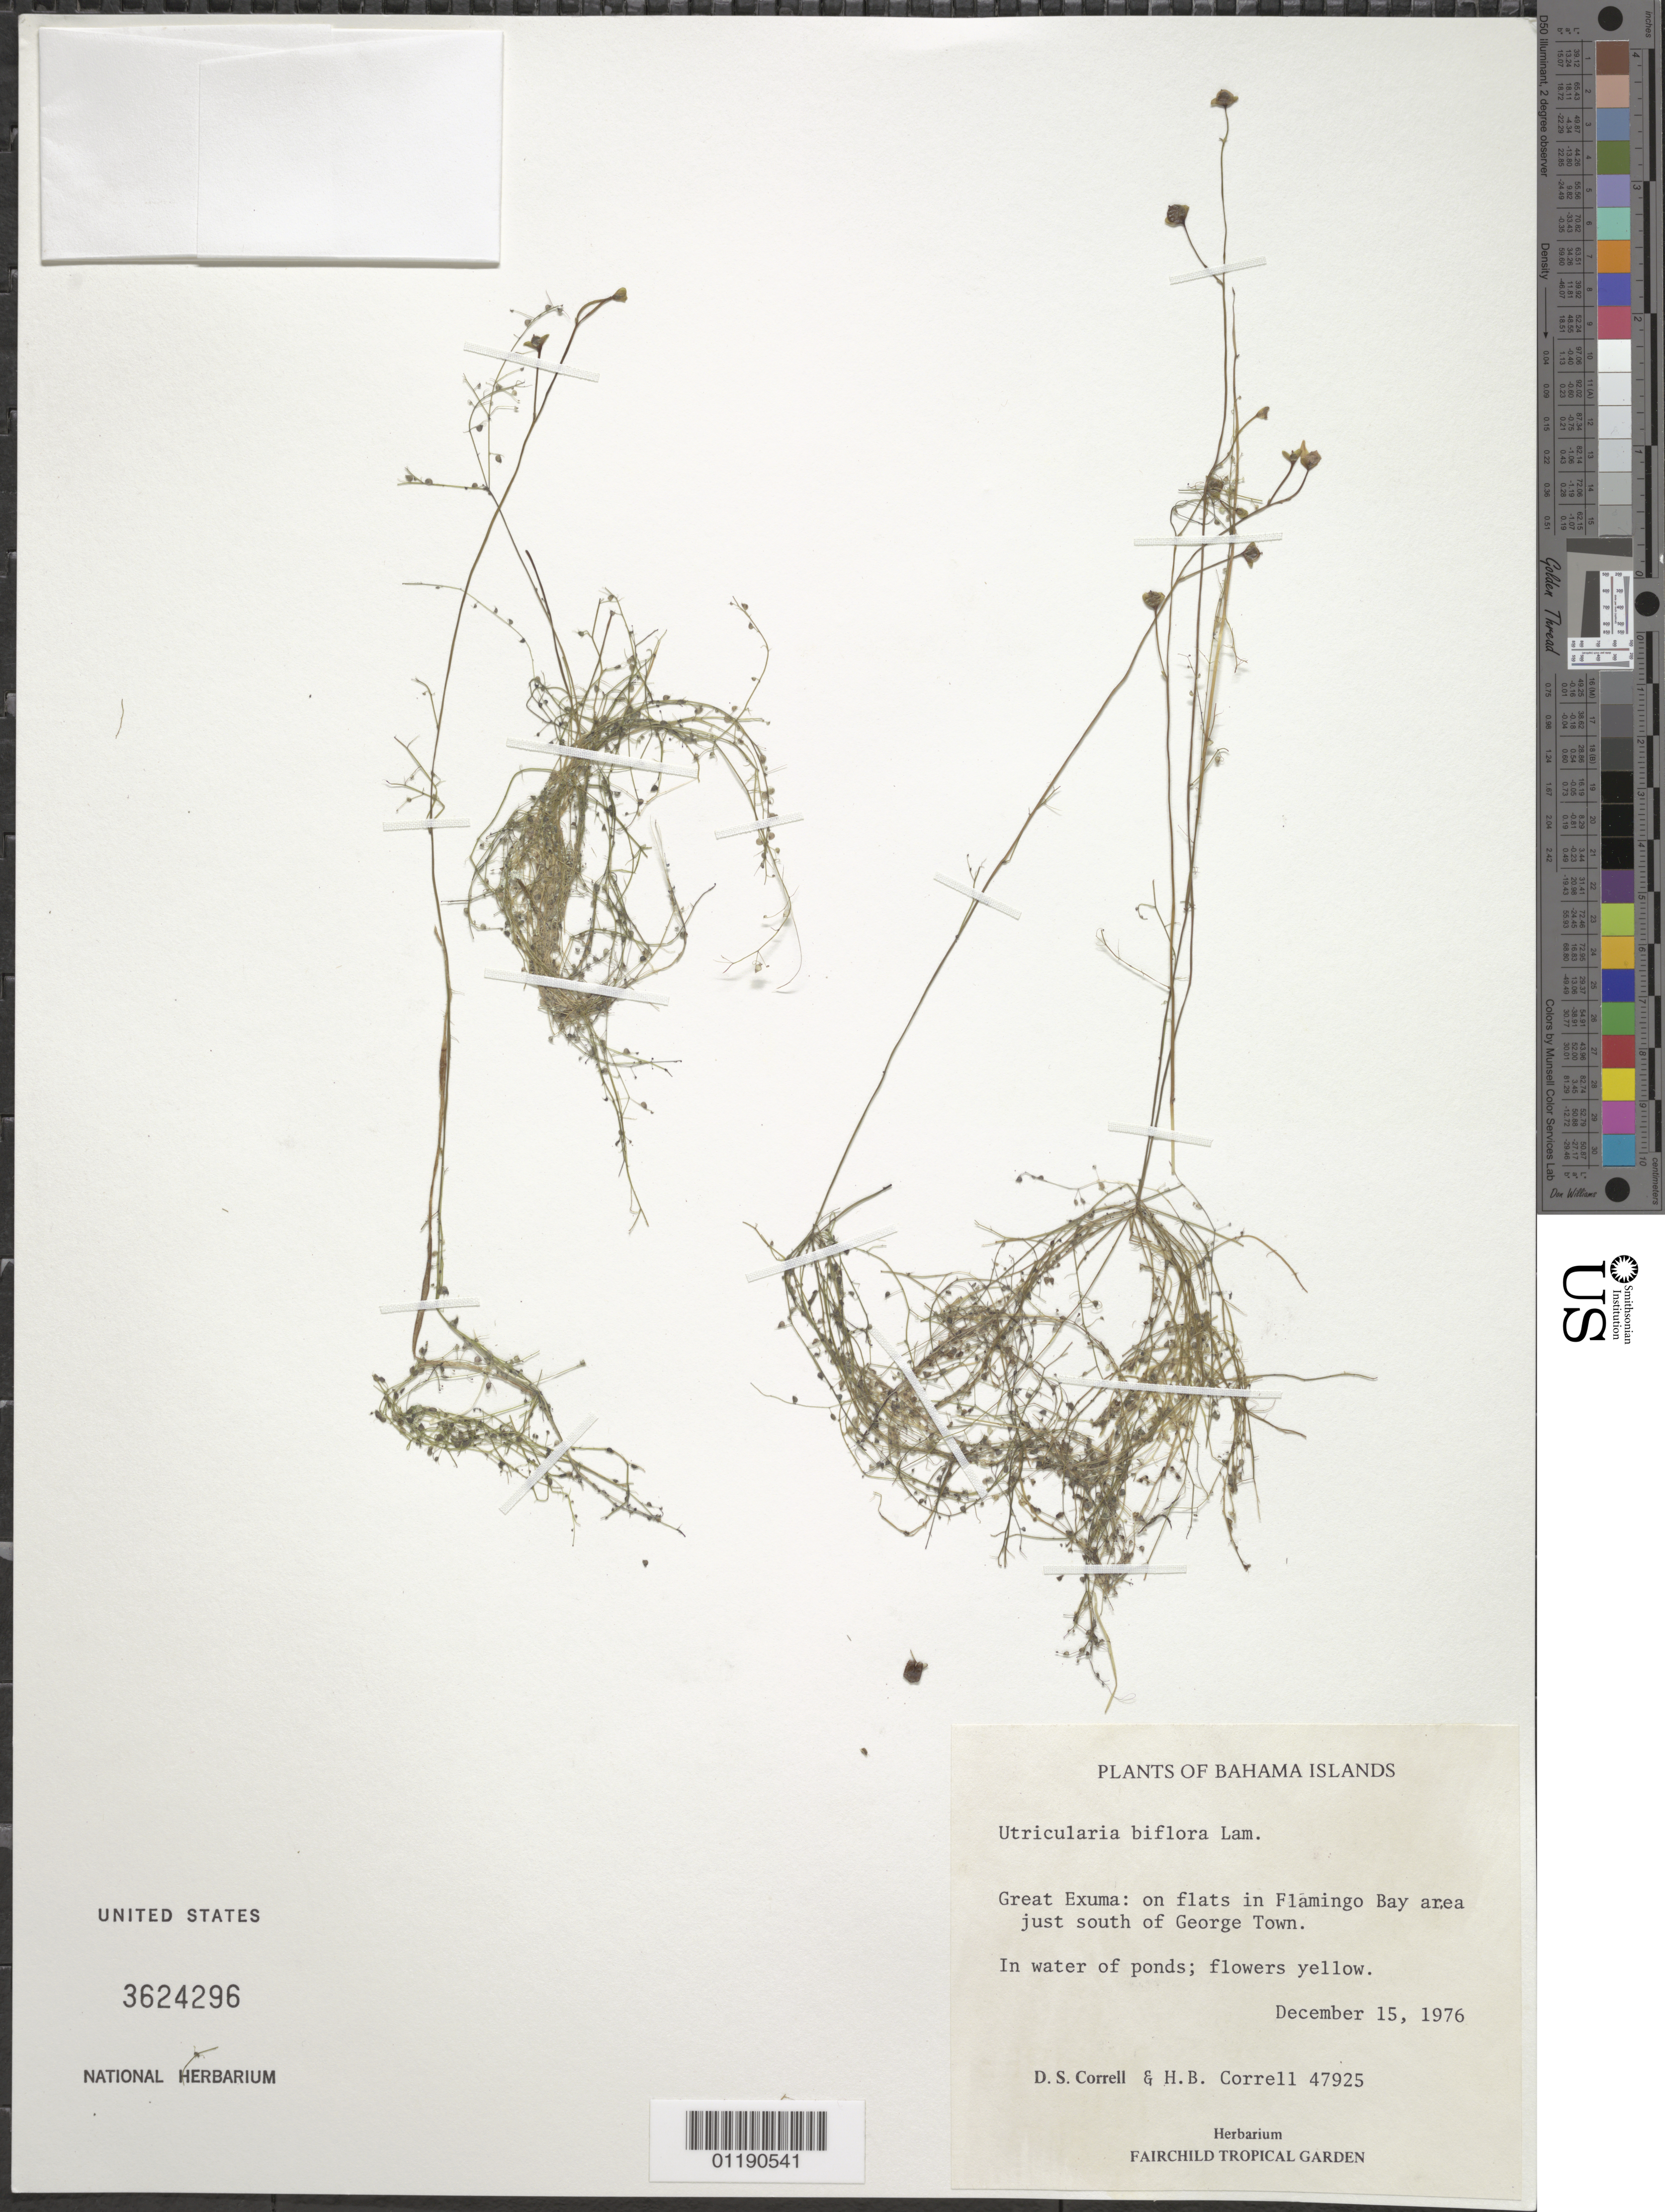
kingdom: Plantae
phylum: Tracheophyta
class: Magnoliopsida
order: Lamiales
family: Lentibulariaceae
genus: Utricularia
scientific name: Utricularia biflora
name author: Lam.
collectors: D. S. Correll & H. Correll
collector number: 47925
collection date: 1976-12-15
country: Bahamas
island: Great Exuma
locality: Great Exuma: Just S of Stafford Creek bridge.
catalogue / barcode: US 3624296